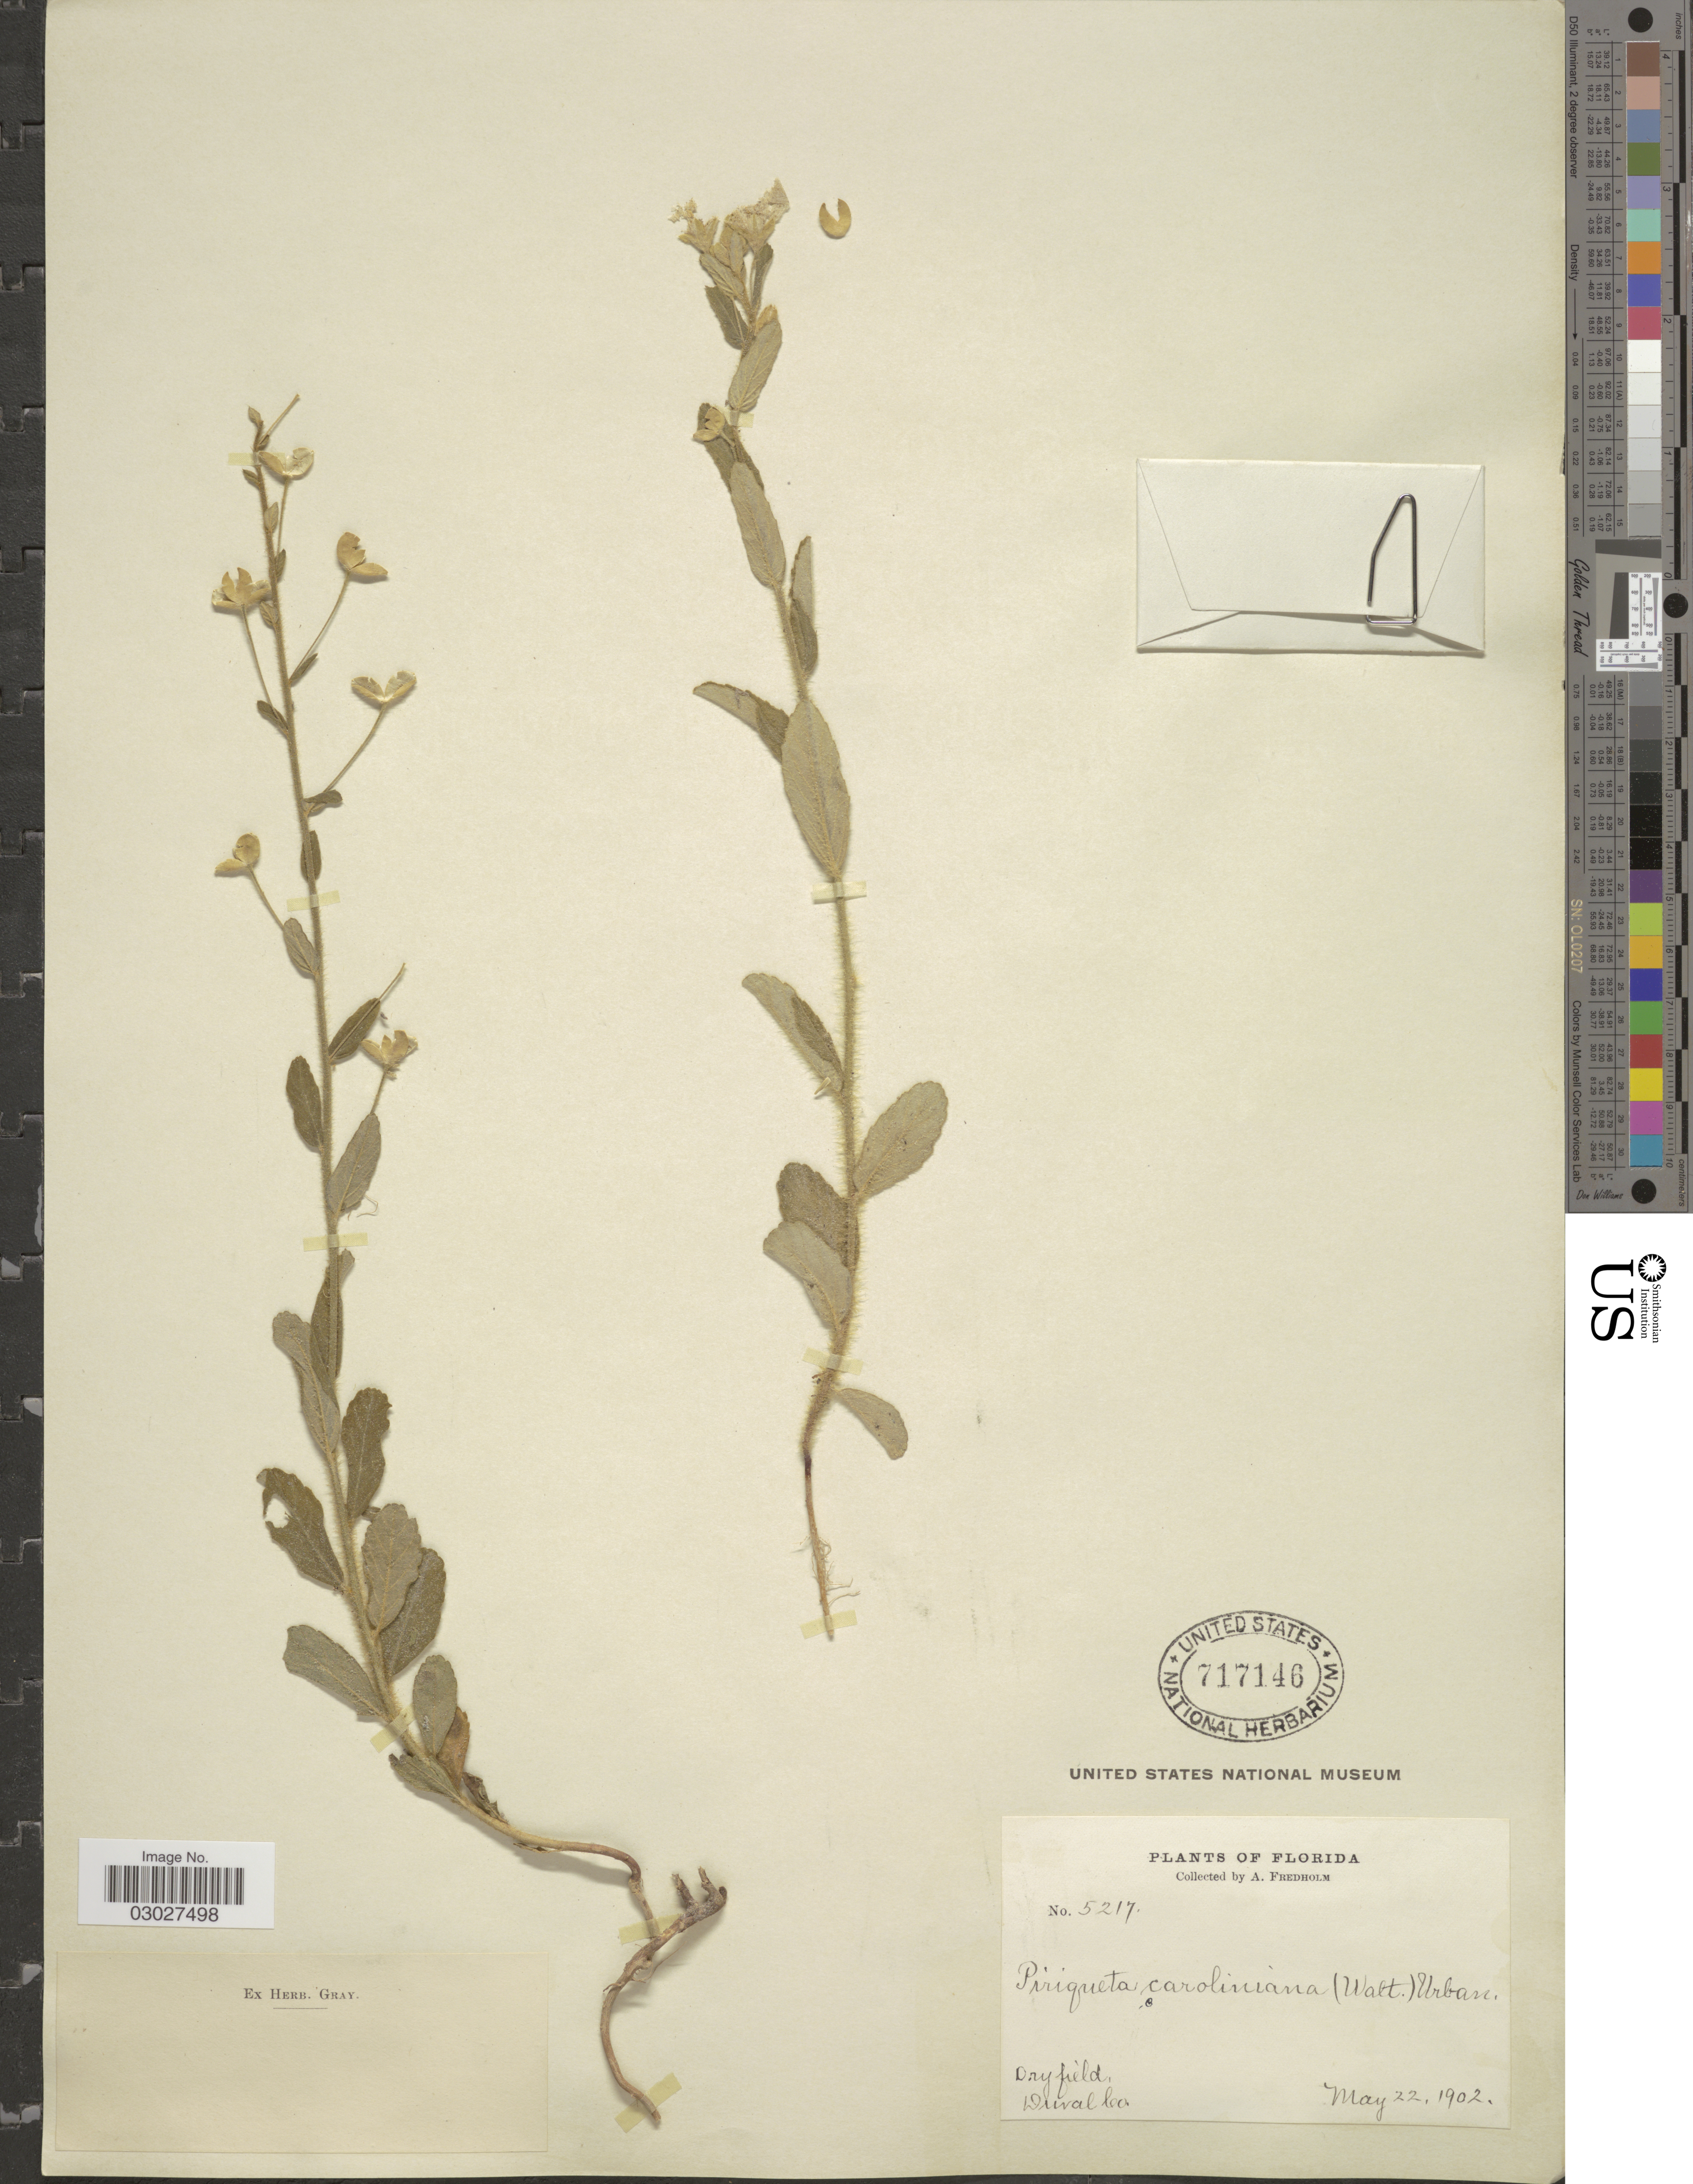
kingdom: Plantae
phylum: Tracheophyta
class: Magnoliopsida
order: Malpighiales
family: Turneraceae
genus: Piriqueta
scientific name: Piriqueta cistoides subsp. caroliniana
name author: (Walter) Arbo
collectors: A. Fredholm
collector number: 5217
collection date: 1901-05-22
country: United States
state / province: Florida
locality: Dry fields, Duval Co.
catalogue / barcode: US 717146